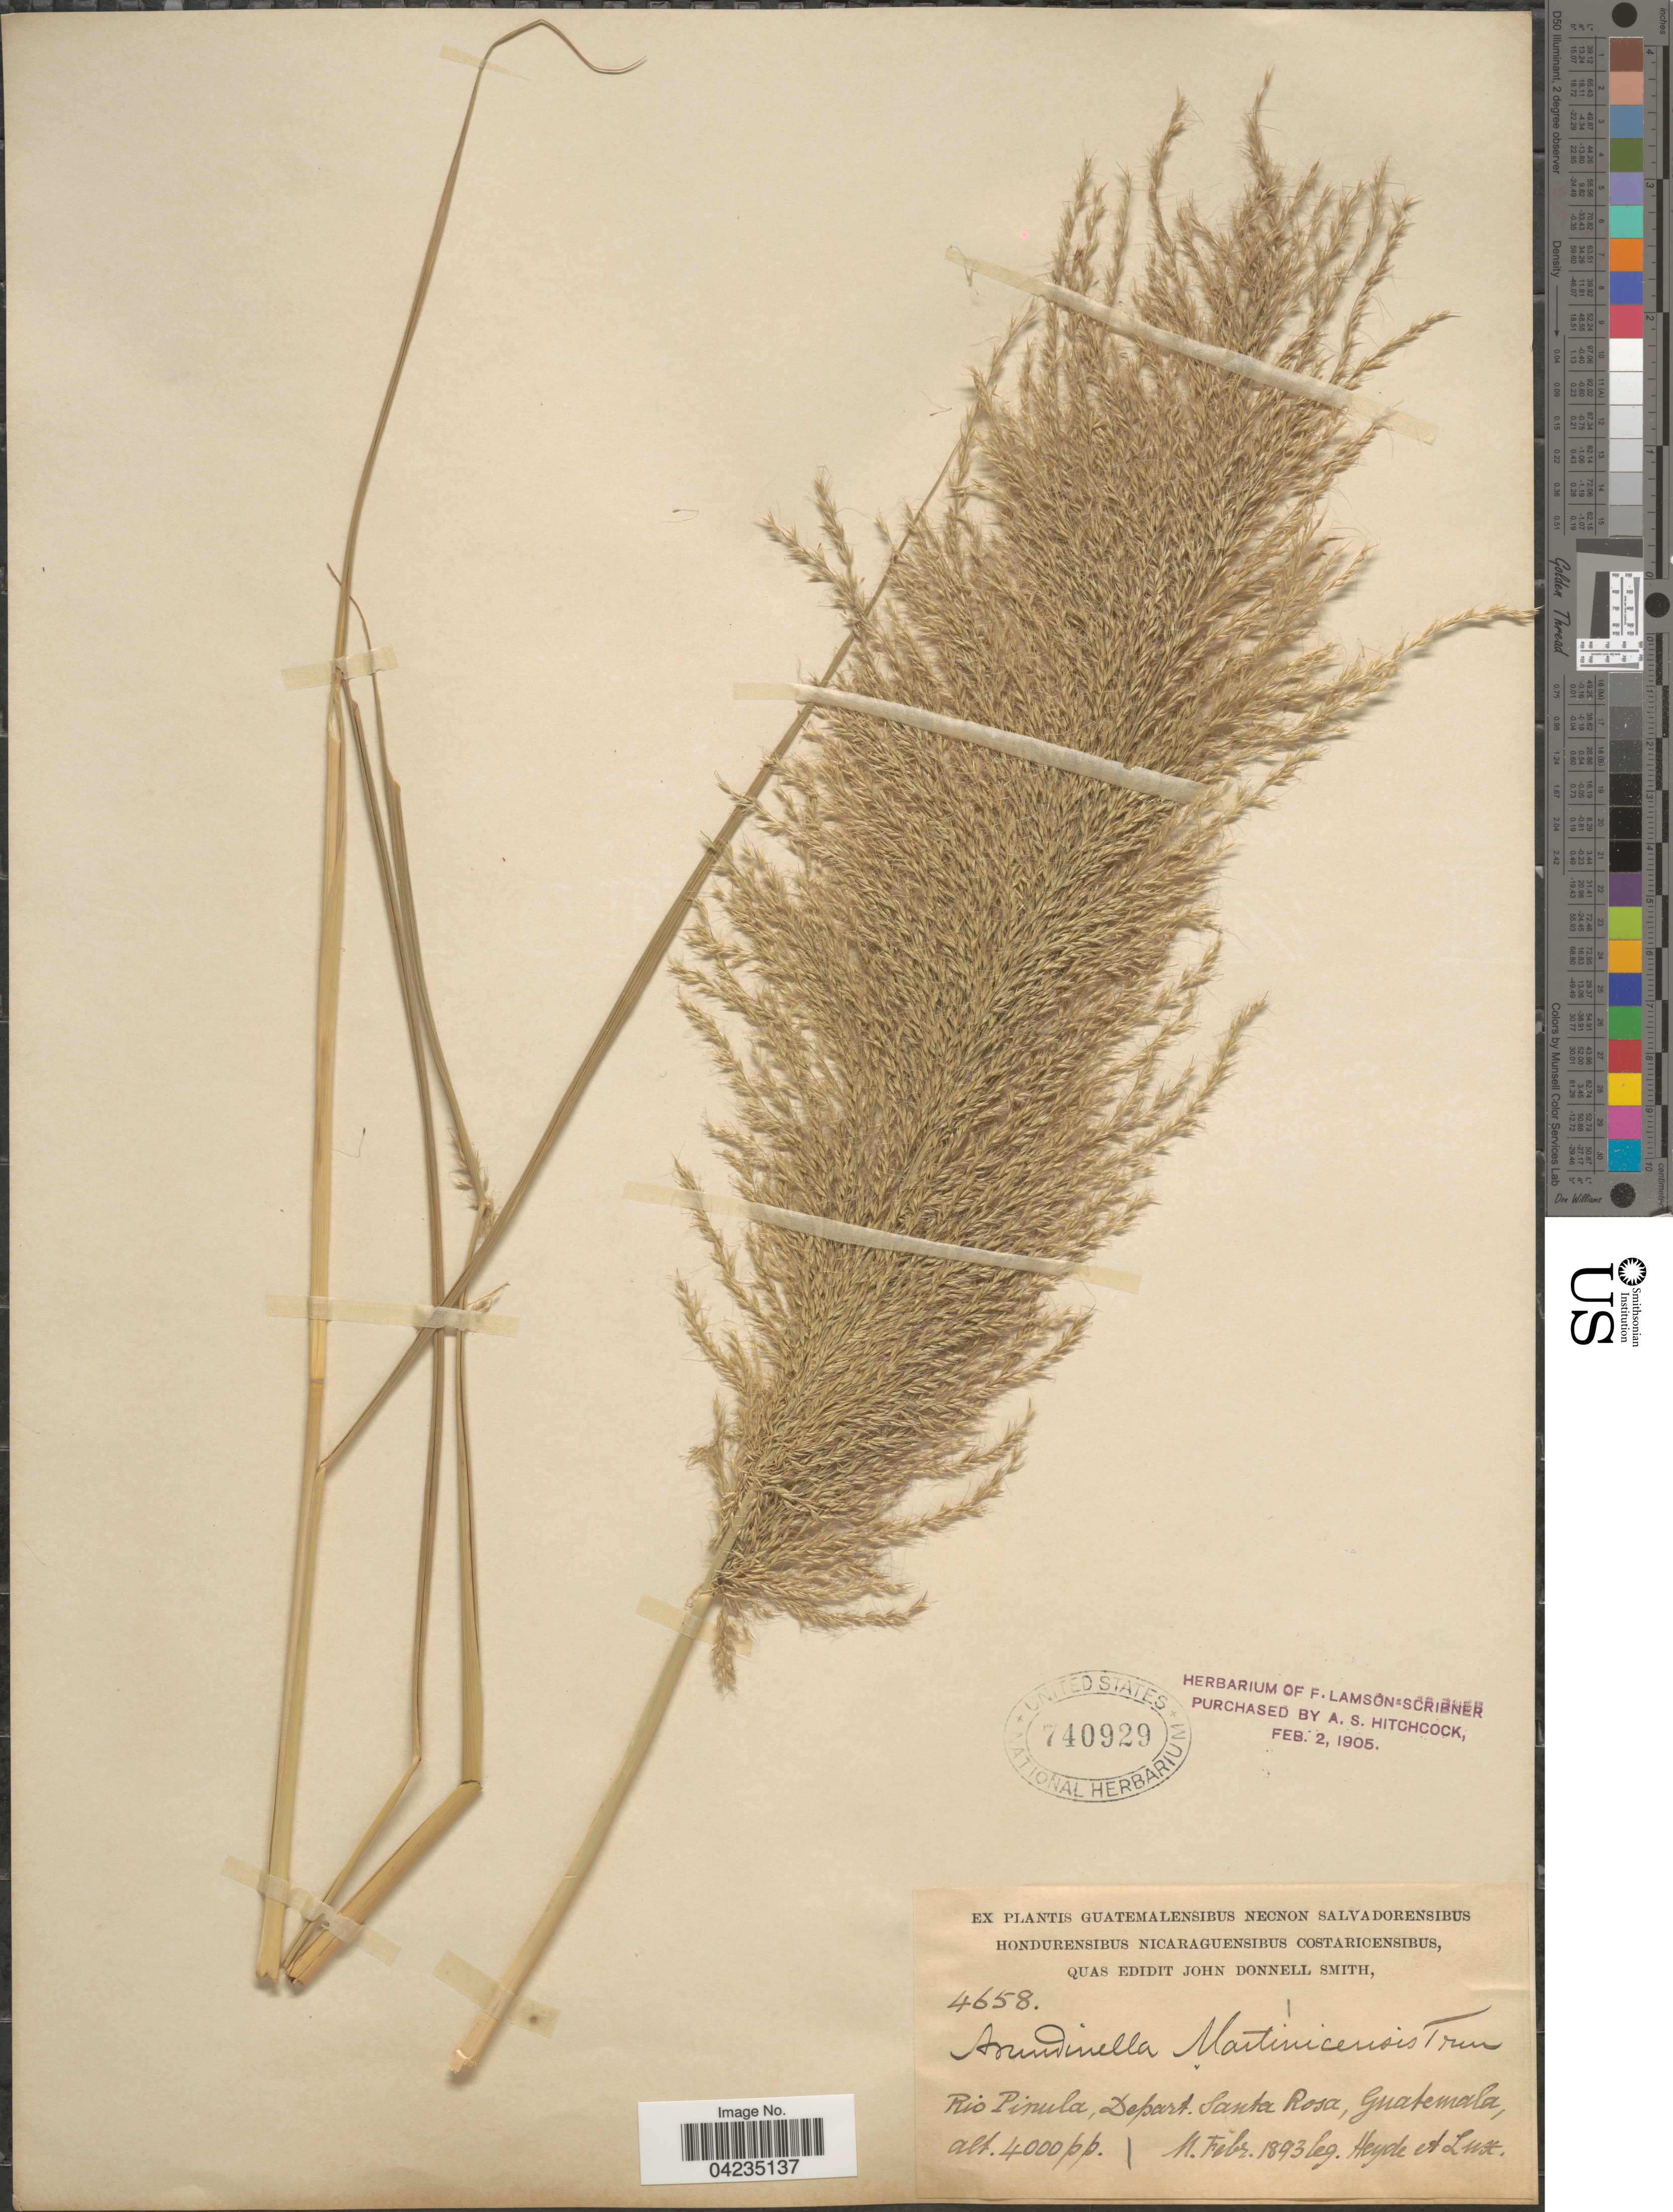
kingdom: Plantae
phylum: Tracheophyta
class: Liliopsida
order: Poales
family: Poaceae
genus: Arundinella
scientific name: Arundinella deppeana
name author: Nees ex Steud.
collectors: Heyde & Lux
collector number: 4658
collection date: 1893-02-11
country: Guatemala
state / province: Santa Rosa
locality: Rio Pinula, Depart. Santa Rosa.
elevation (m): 1219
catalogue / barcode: US 740929